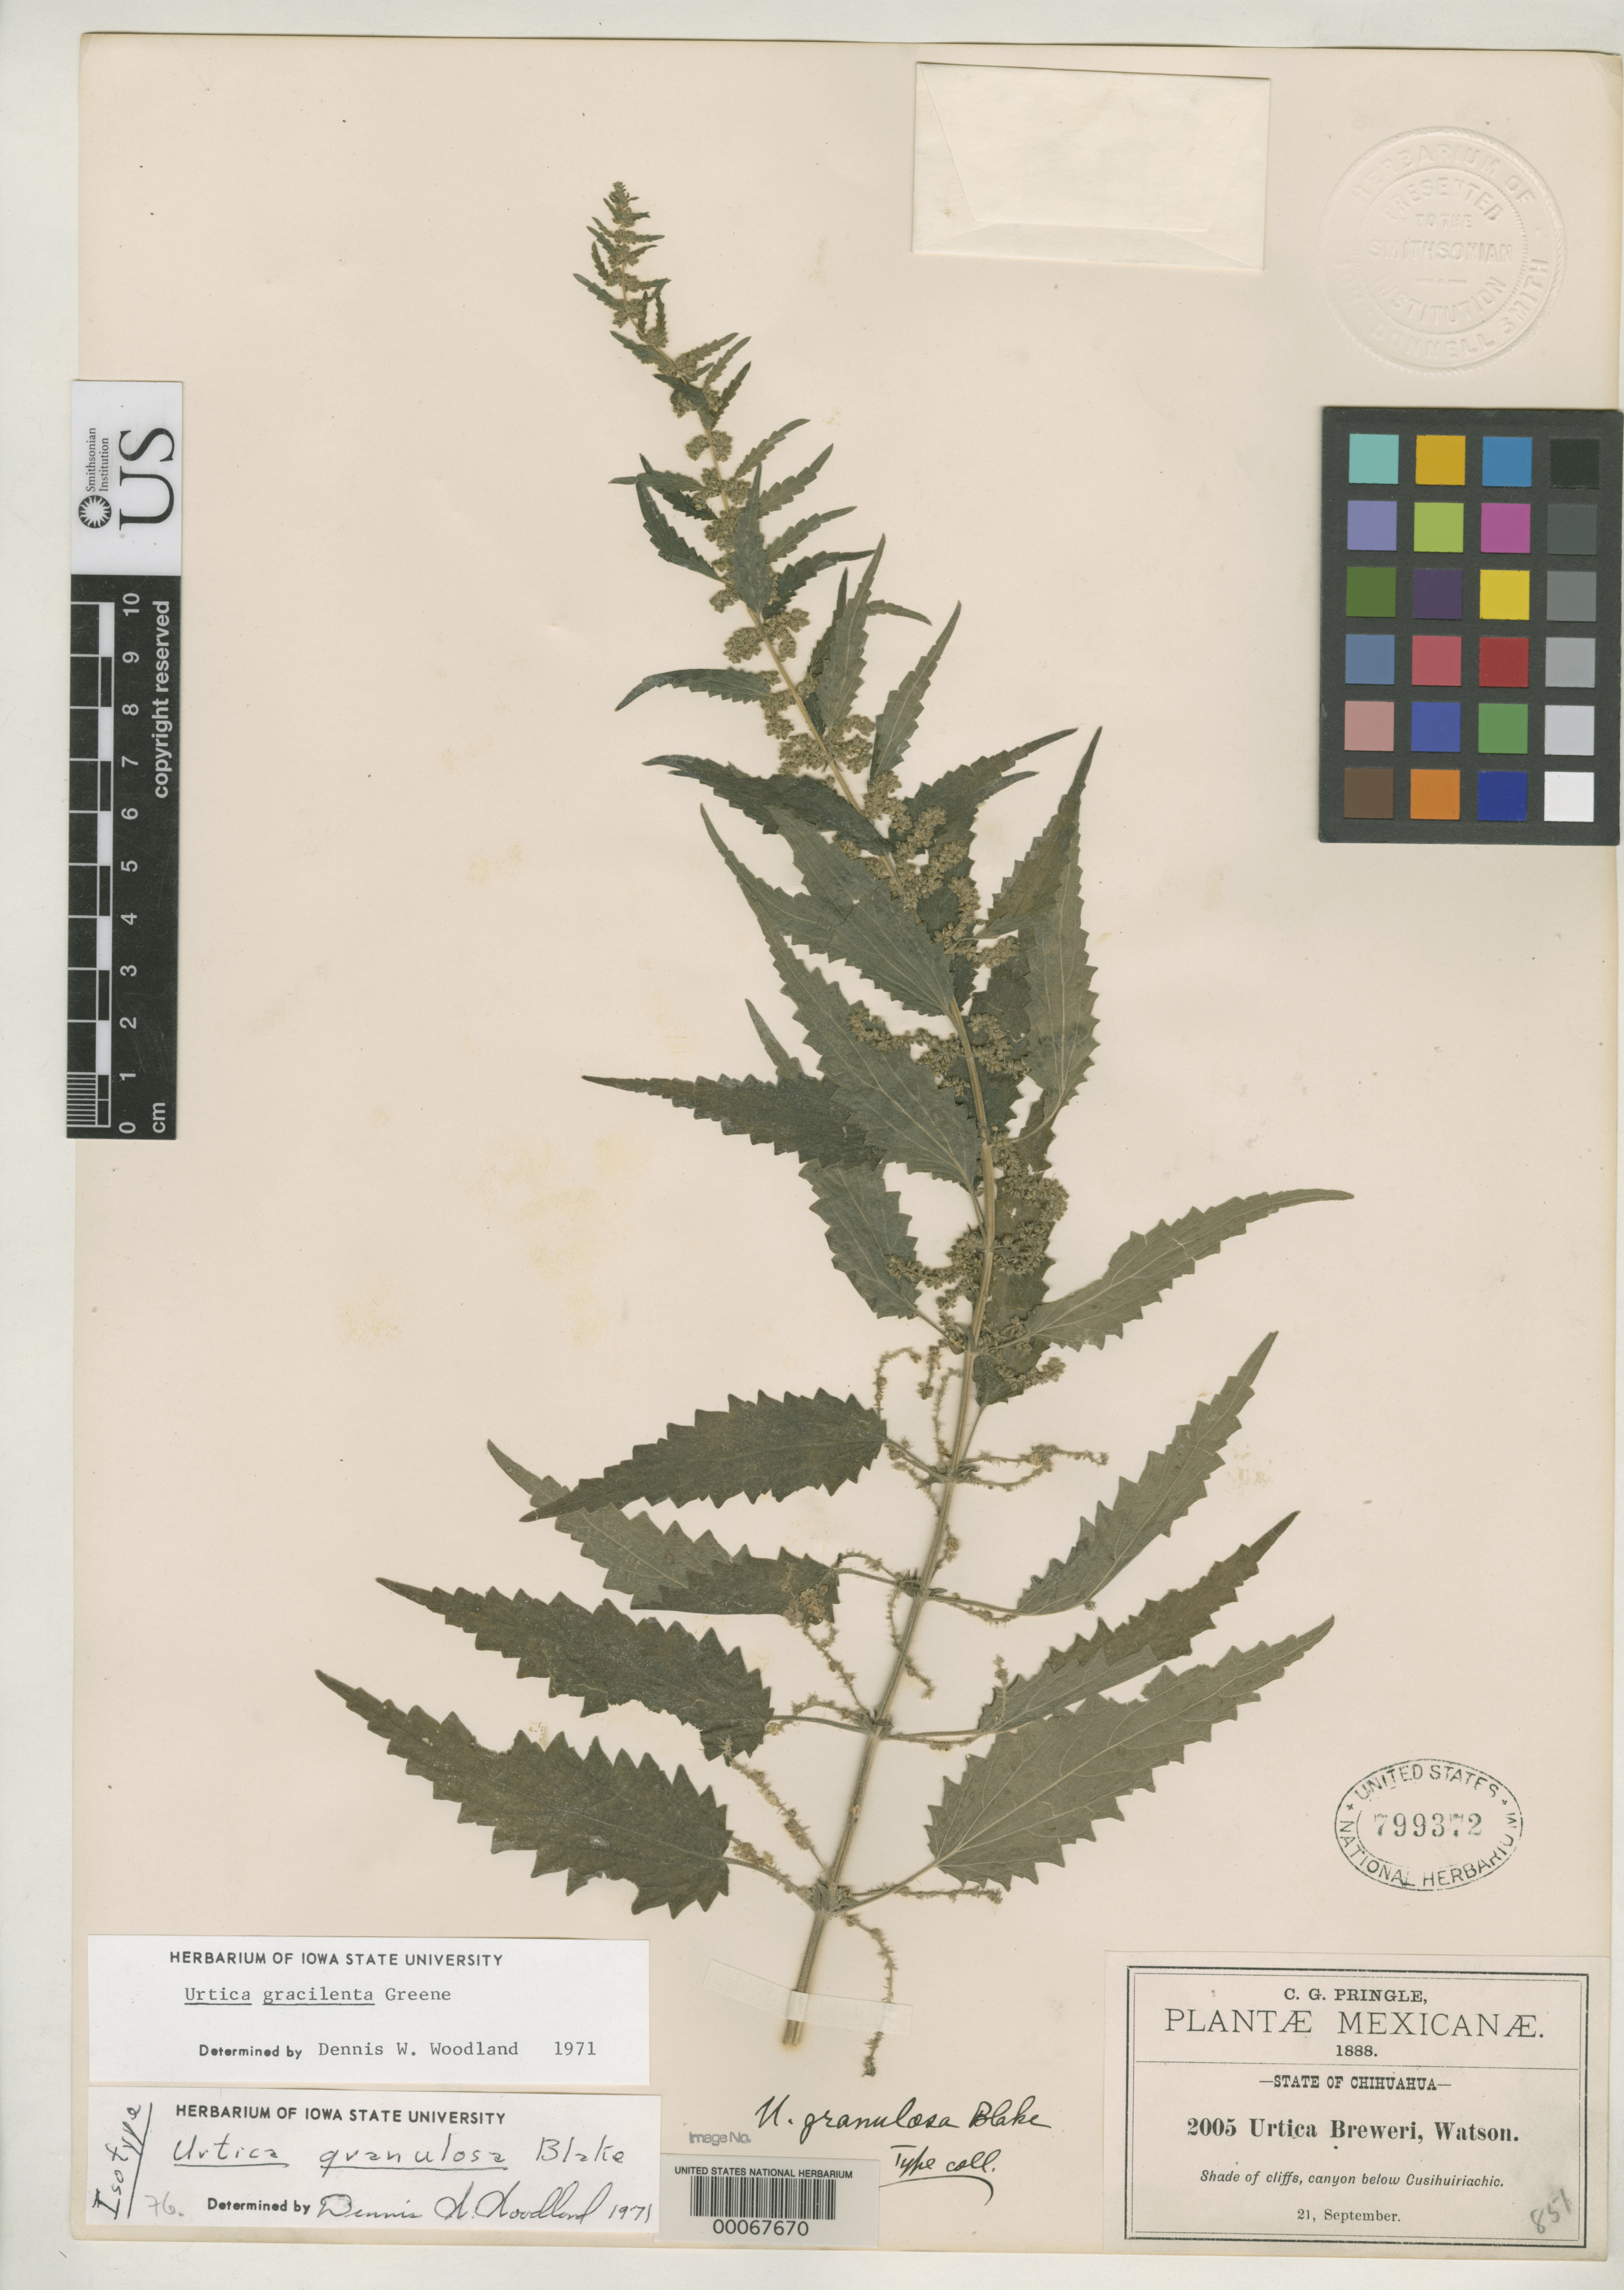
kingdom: Plantae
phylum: Tracheophyta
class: Magnoliopsida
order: Rosales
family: Urticaceae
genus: Urtica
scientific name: Urtica granulosa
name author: S.F. Blake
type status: Isotype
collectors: C. G. Pringle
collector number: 2005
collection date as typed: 21 Sep 1888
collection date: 1888-09-21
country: Mexico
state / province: Chihuahua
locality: Below Cusihuiriachic.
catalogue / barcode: US 799372